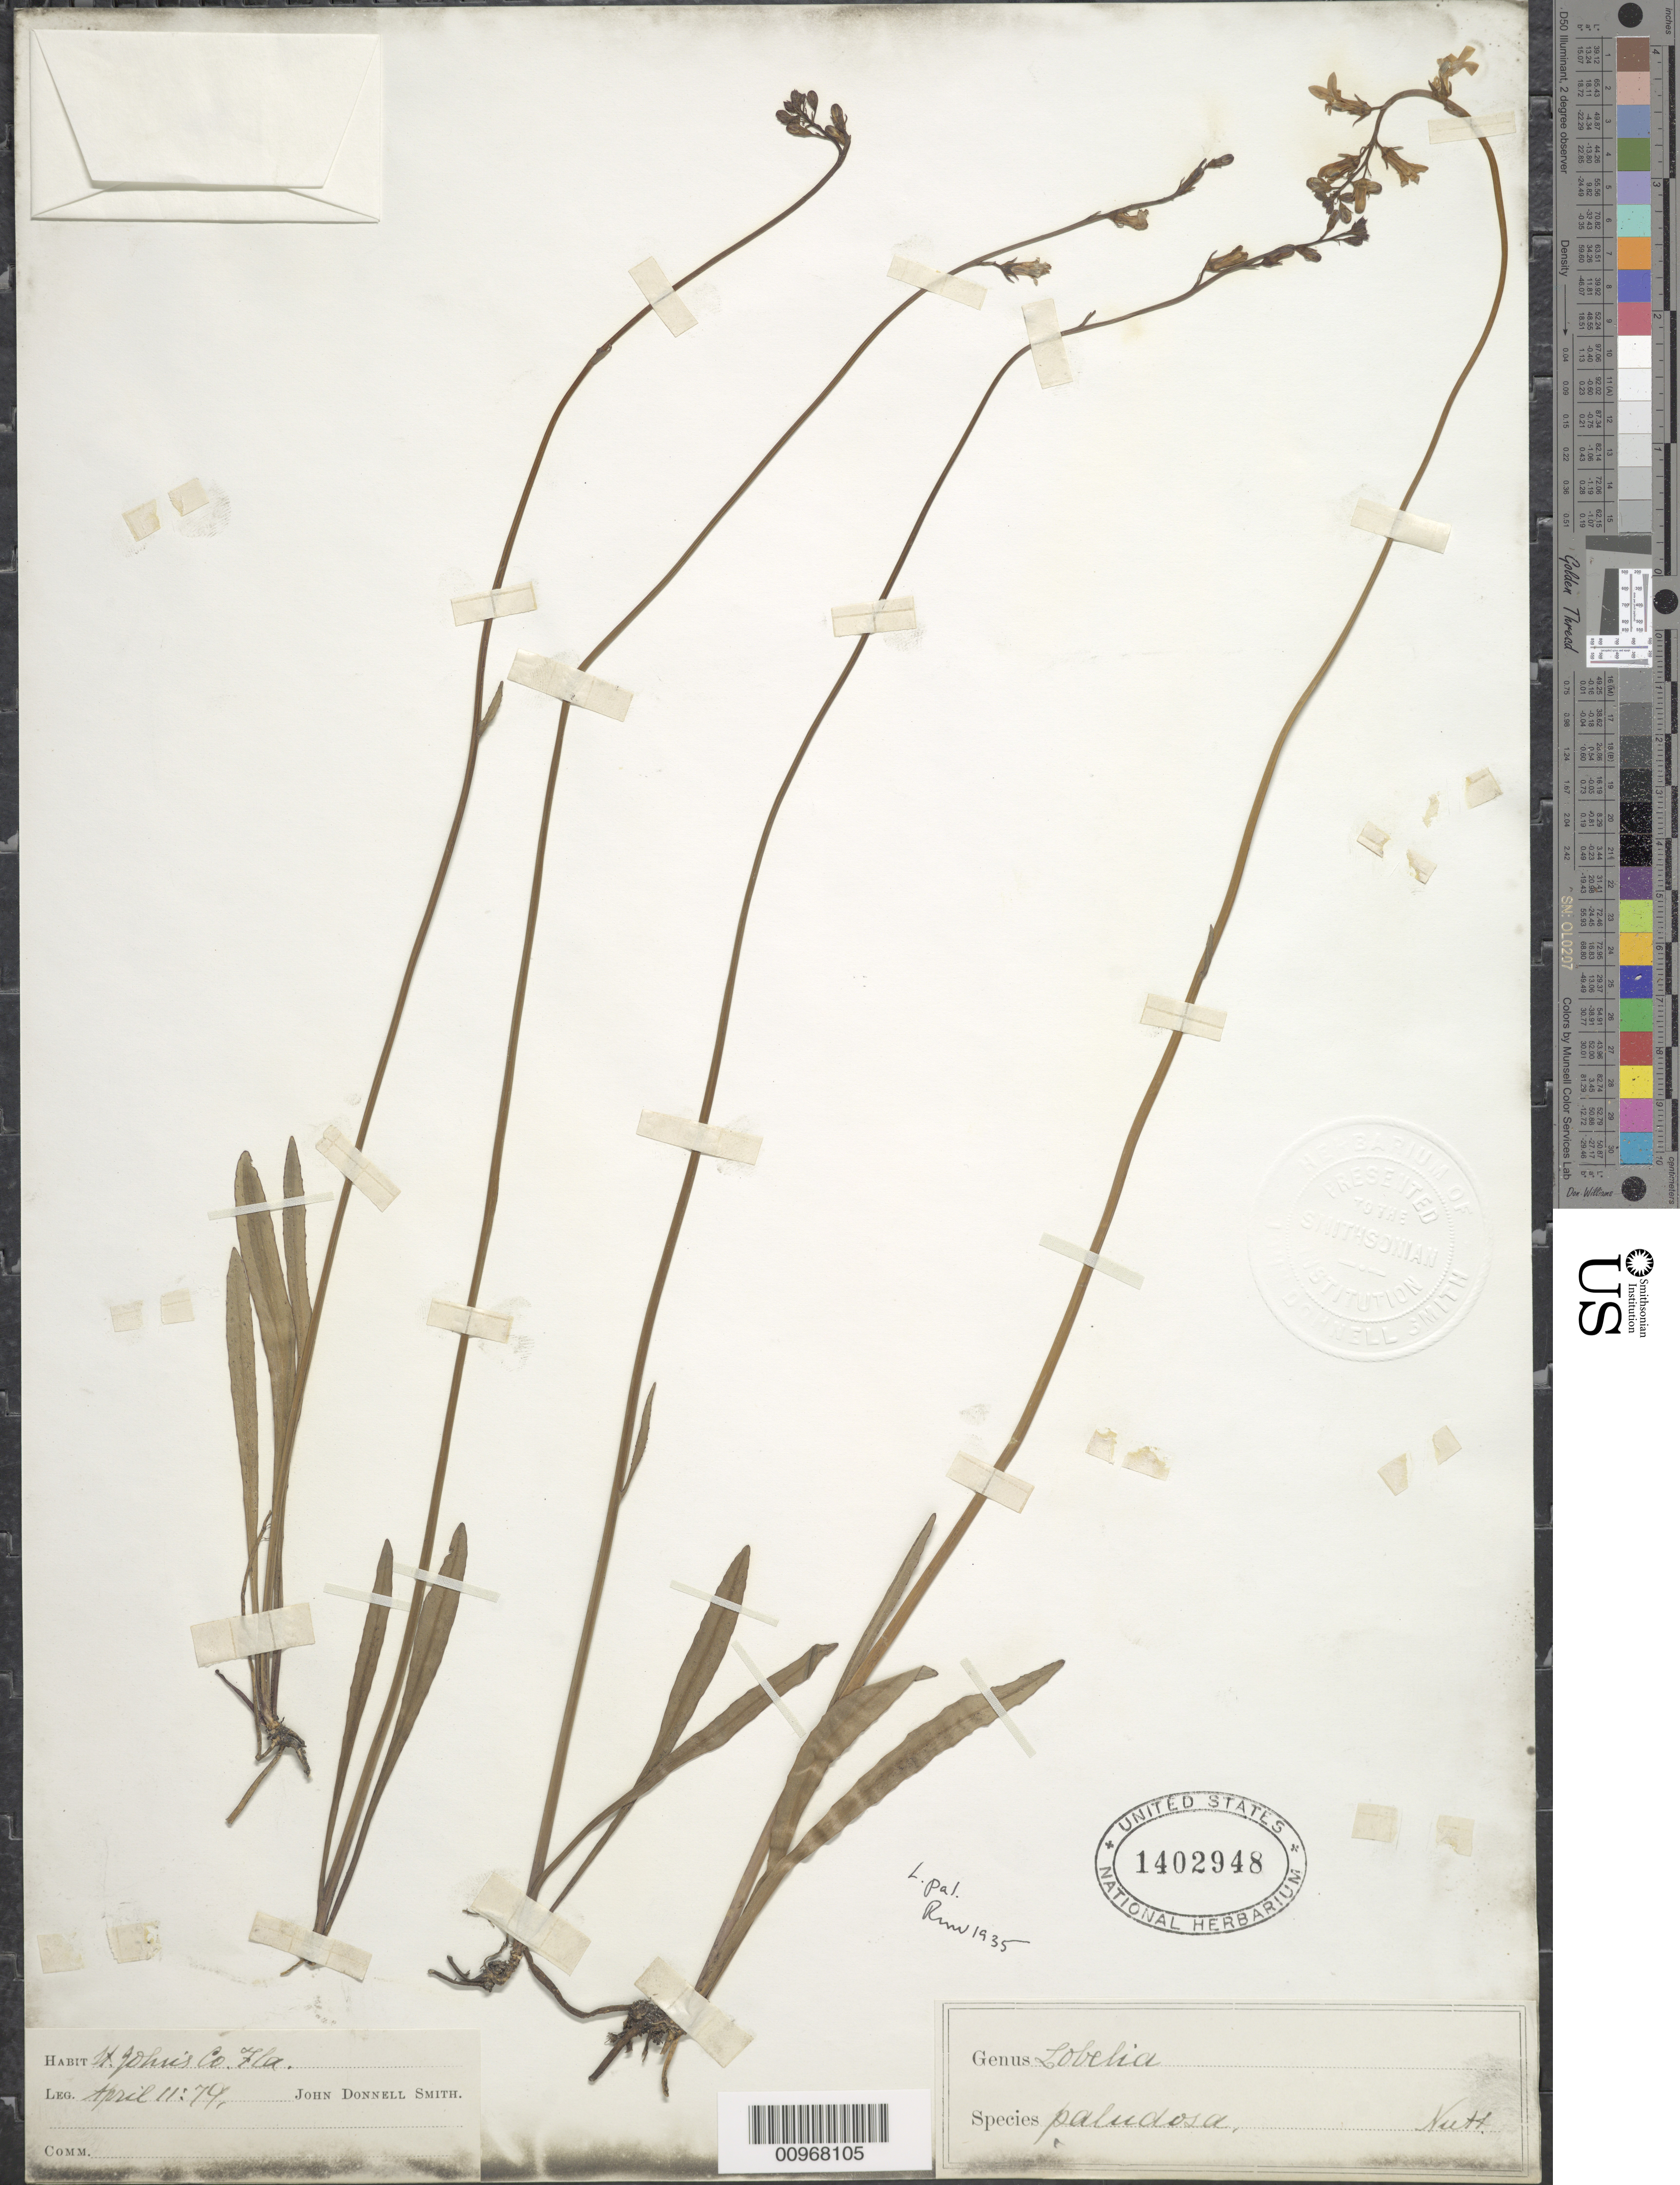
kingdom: Plantae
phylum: Tracheophyta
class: Magnoliopsida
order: Asterales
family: Campanulaceae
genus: Lobelia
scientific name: Lobelia paludosa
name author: Nutt.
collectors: J. Donnell Smith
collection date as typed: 11 Apr 1879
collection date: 1879-04-11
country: United States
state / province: Florida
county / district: Saint Johns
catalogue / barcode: US 1402948